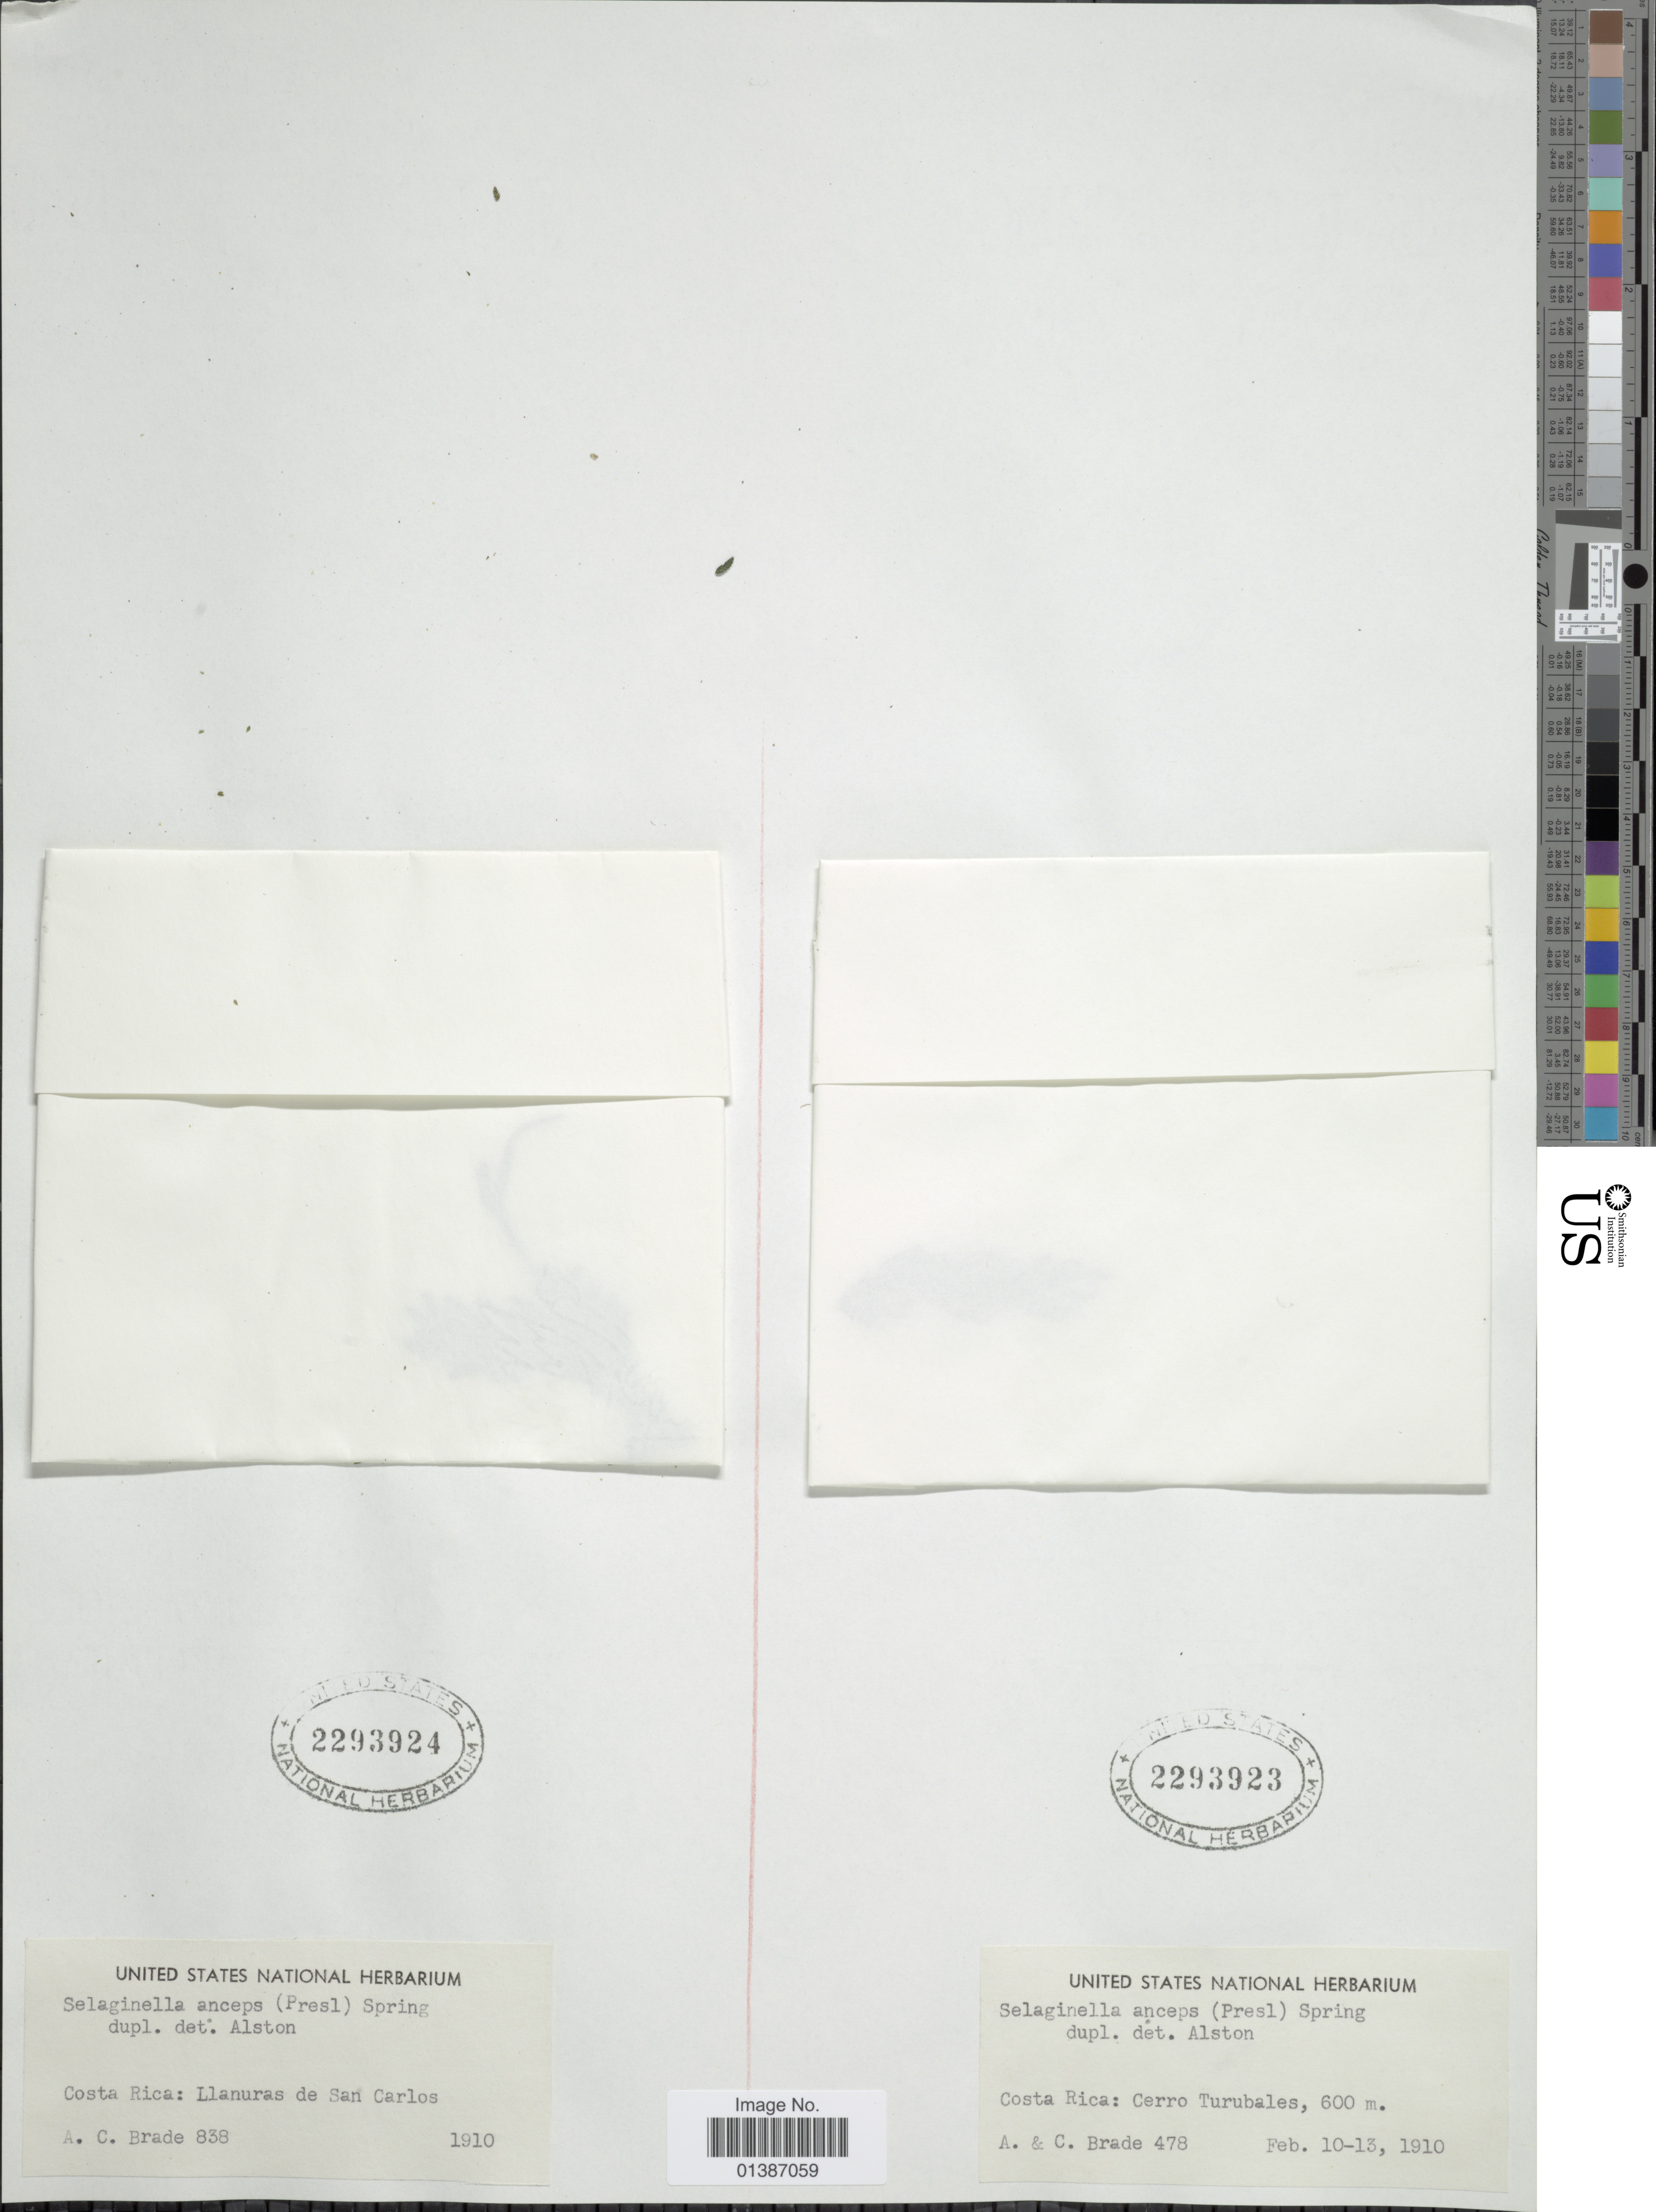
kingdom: Plantae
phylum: Tracheophyta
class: Lycopodiopsida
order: Selaginellales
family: Selaginellaceae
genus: Selaginella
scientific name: Selaginella anceps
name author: (C. Presl)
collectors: A. Brade & C. Brade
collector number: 478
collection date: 1910-02-10/1910-02-13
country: Costa Rica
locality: Cerro Turubales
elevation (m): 600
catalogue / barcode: US 2293923